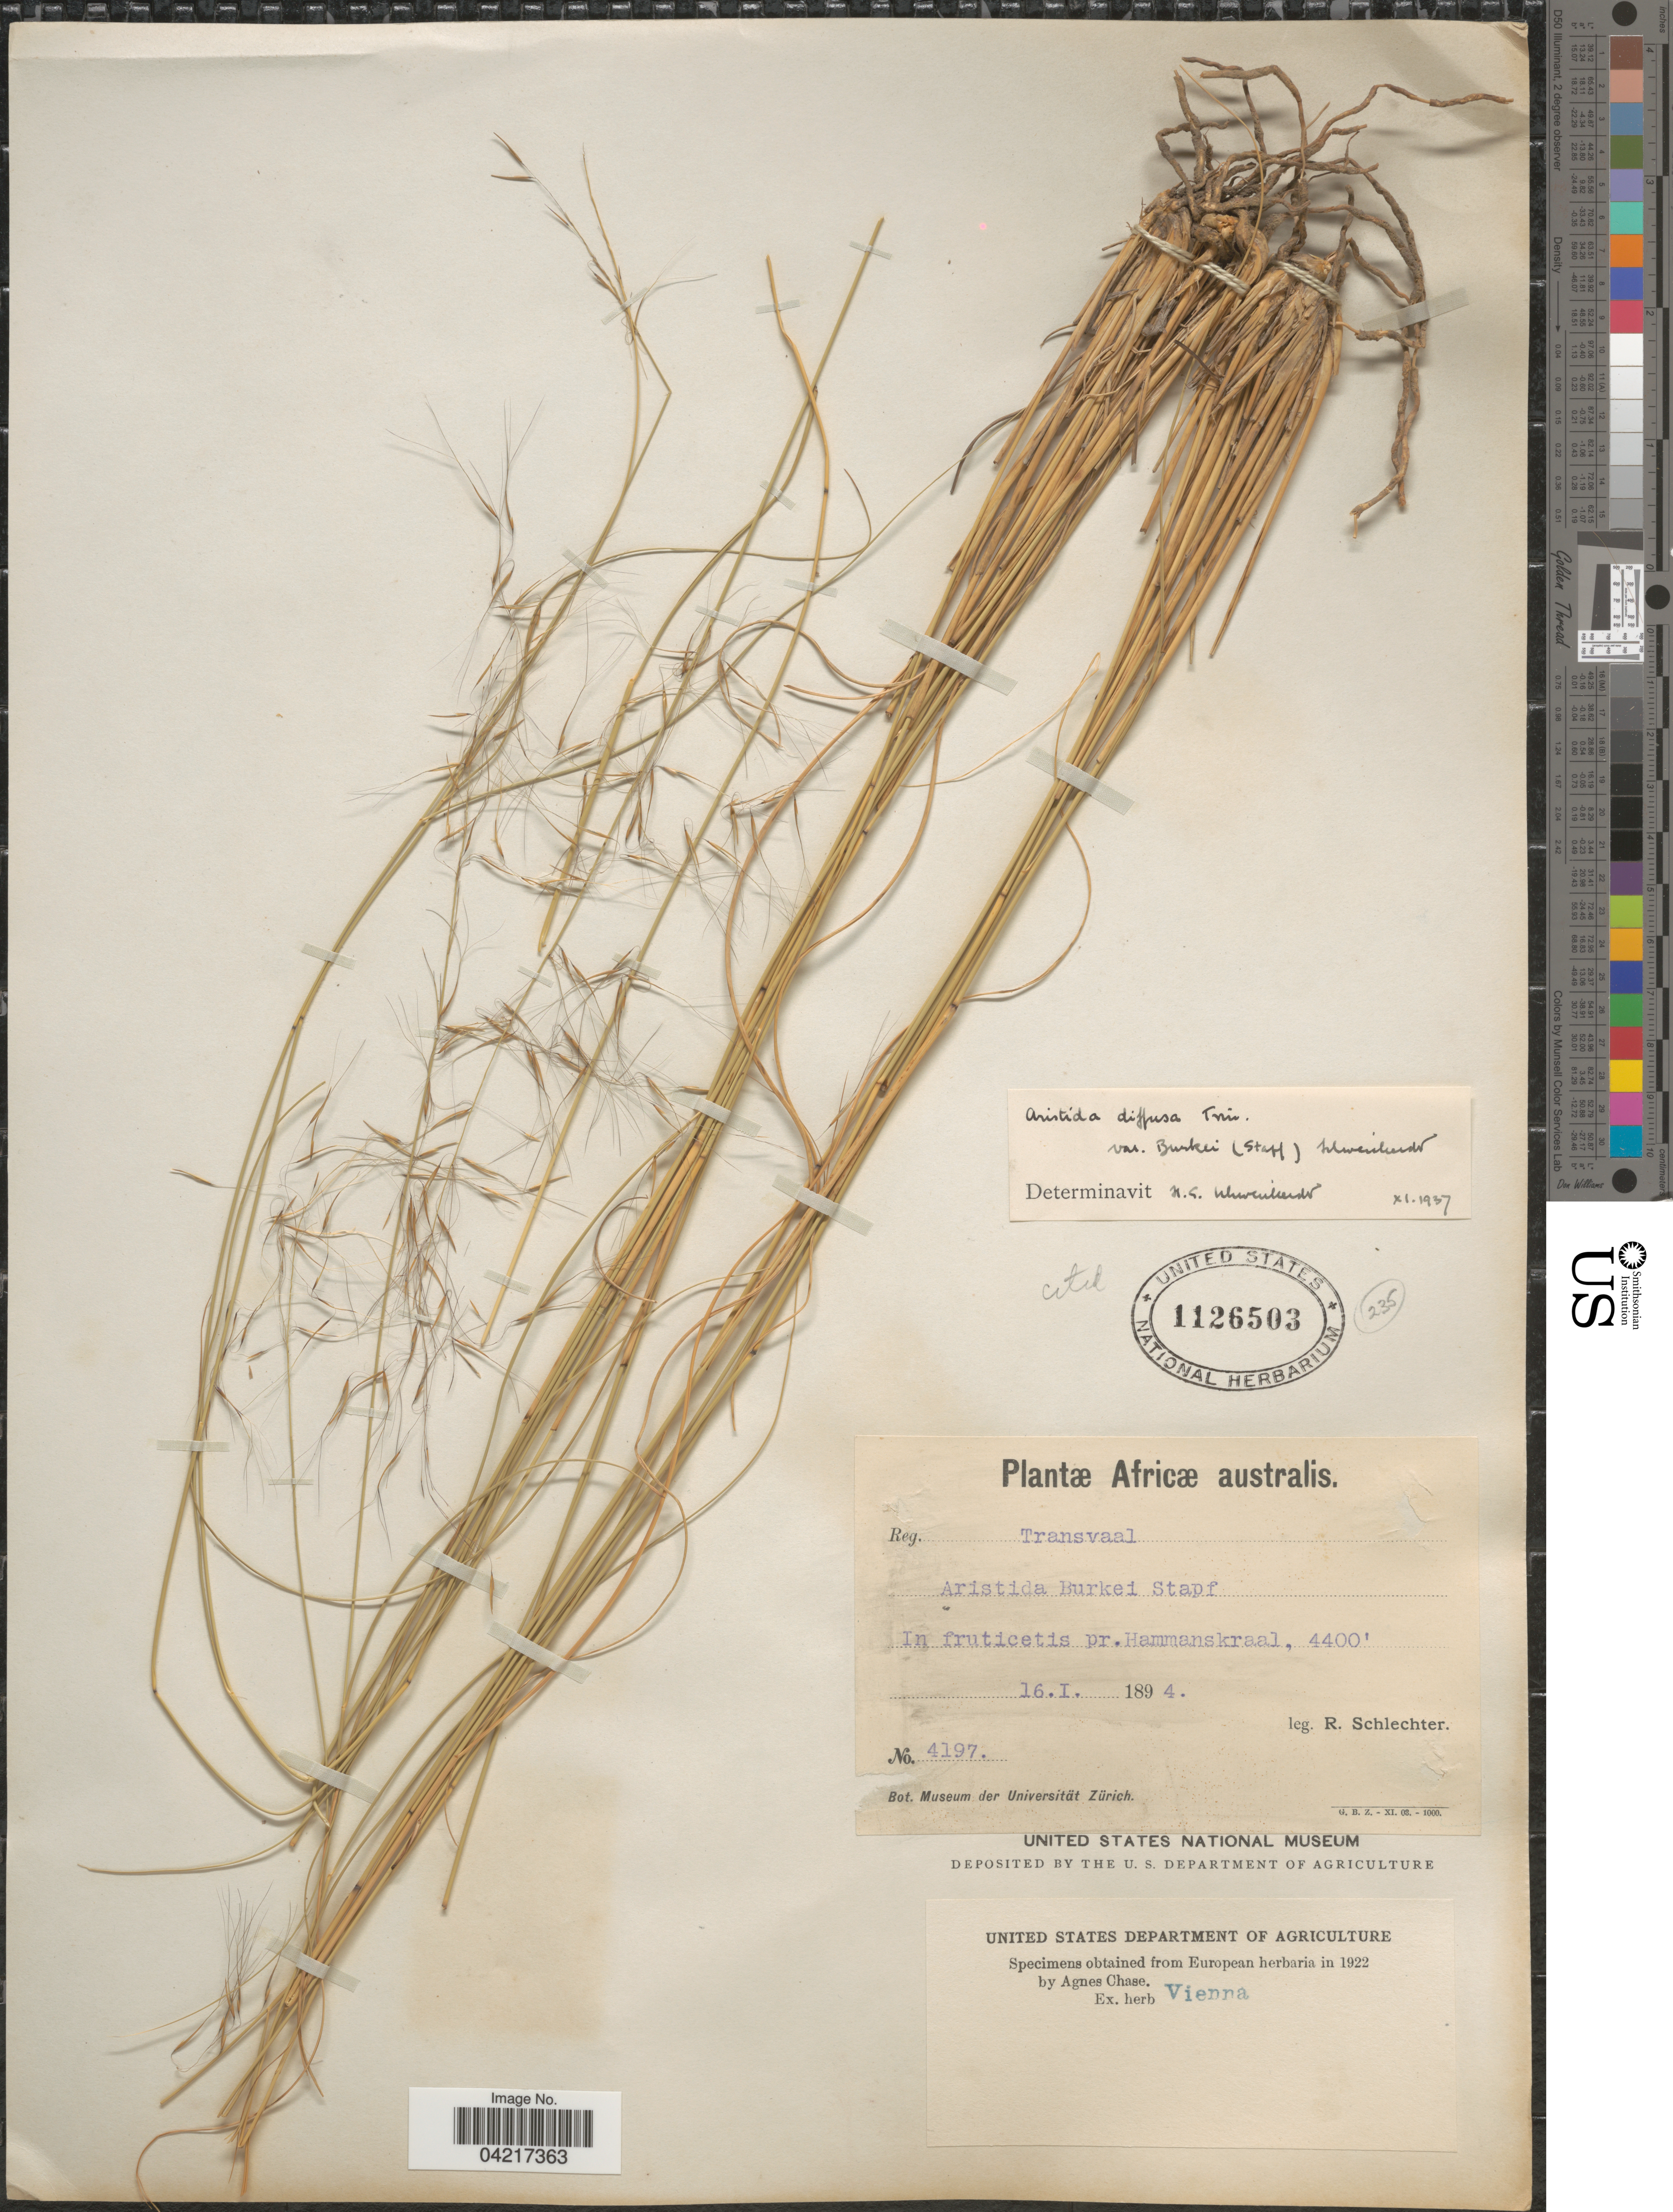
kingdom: Plantae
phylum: Tracheophyta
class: Liliopsida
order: Poales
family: Poaceae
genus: Aristida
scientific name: Aristida diffusa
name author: Trin.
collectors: F. R. R. Schlechter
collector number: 4197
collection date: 1894-01-16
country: South Africa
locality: Africæ australis. Reg. Transvall. in fruticetis pr. Hammanskraal.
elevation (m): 1341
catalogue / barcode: US 1126503